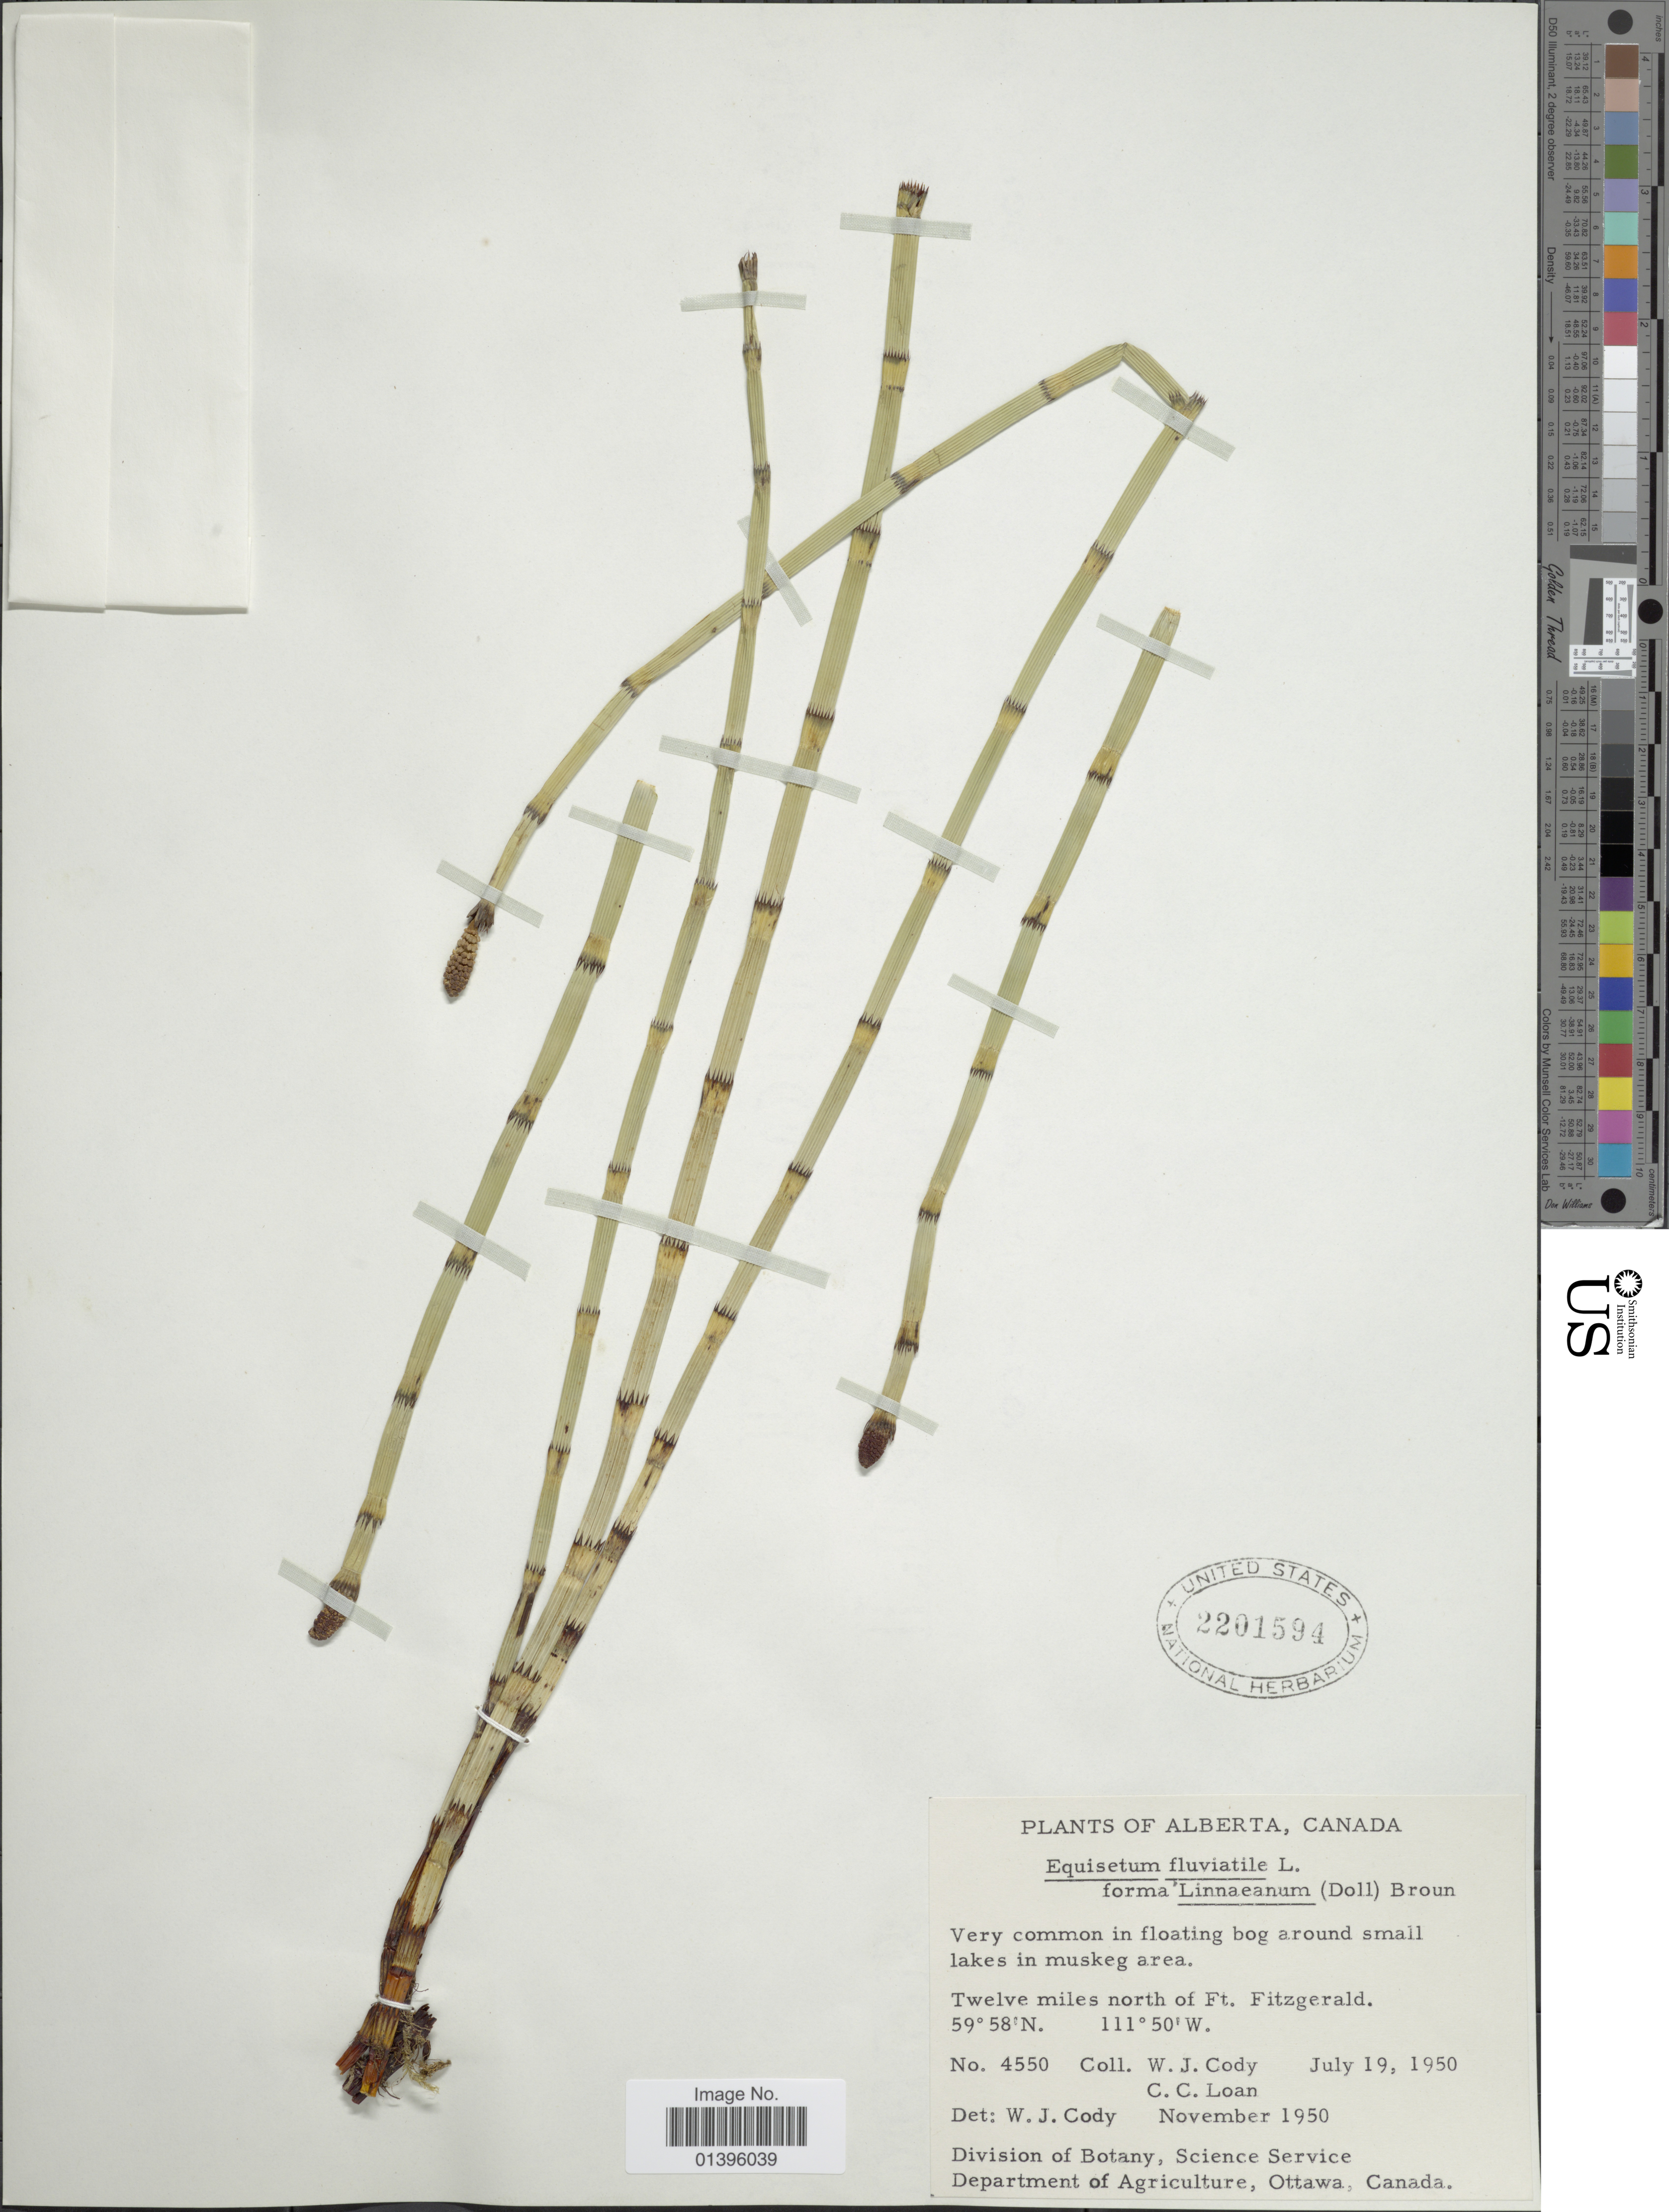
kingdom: Plantae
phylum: Tracheophyta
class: Polypodiopsida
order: Equisetales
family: Equisetaceae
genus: Equisetum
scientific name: Equisetum fluviatile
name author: L.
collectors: W. Cody & C. Loan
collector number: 4550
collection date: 1950-07-19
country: Canada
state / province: Alberta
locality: Alberta. Twelve miles north of Ft. Fitzgerald.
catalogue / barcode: US 2201594